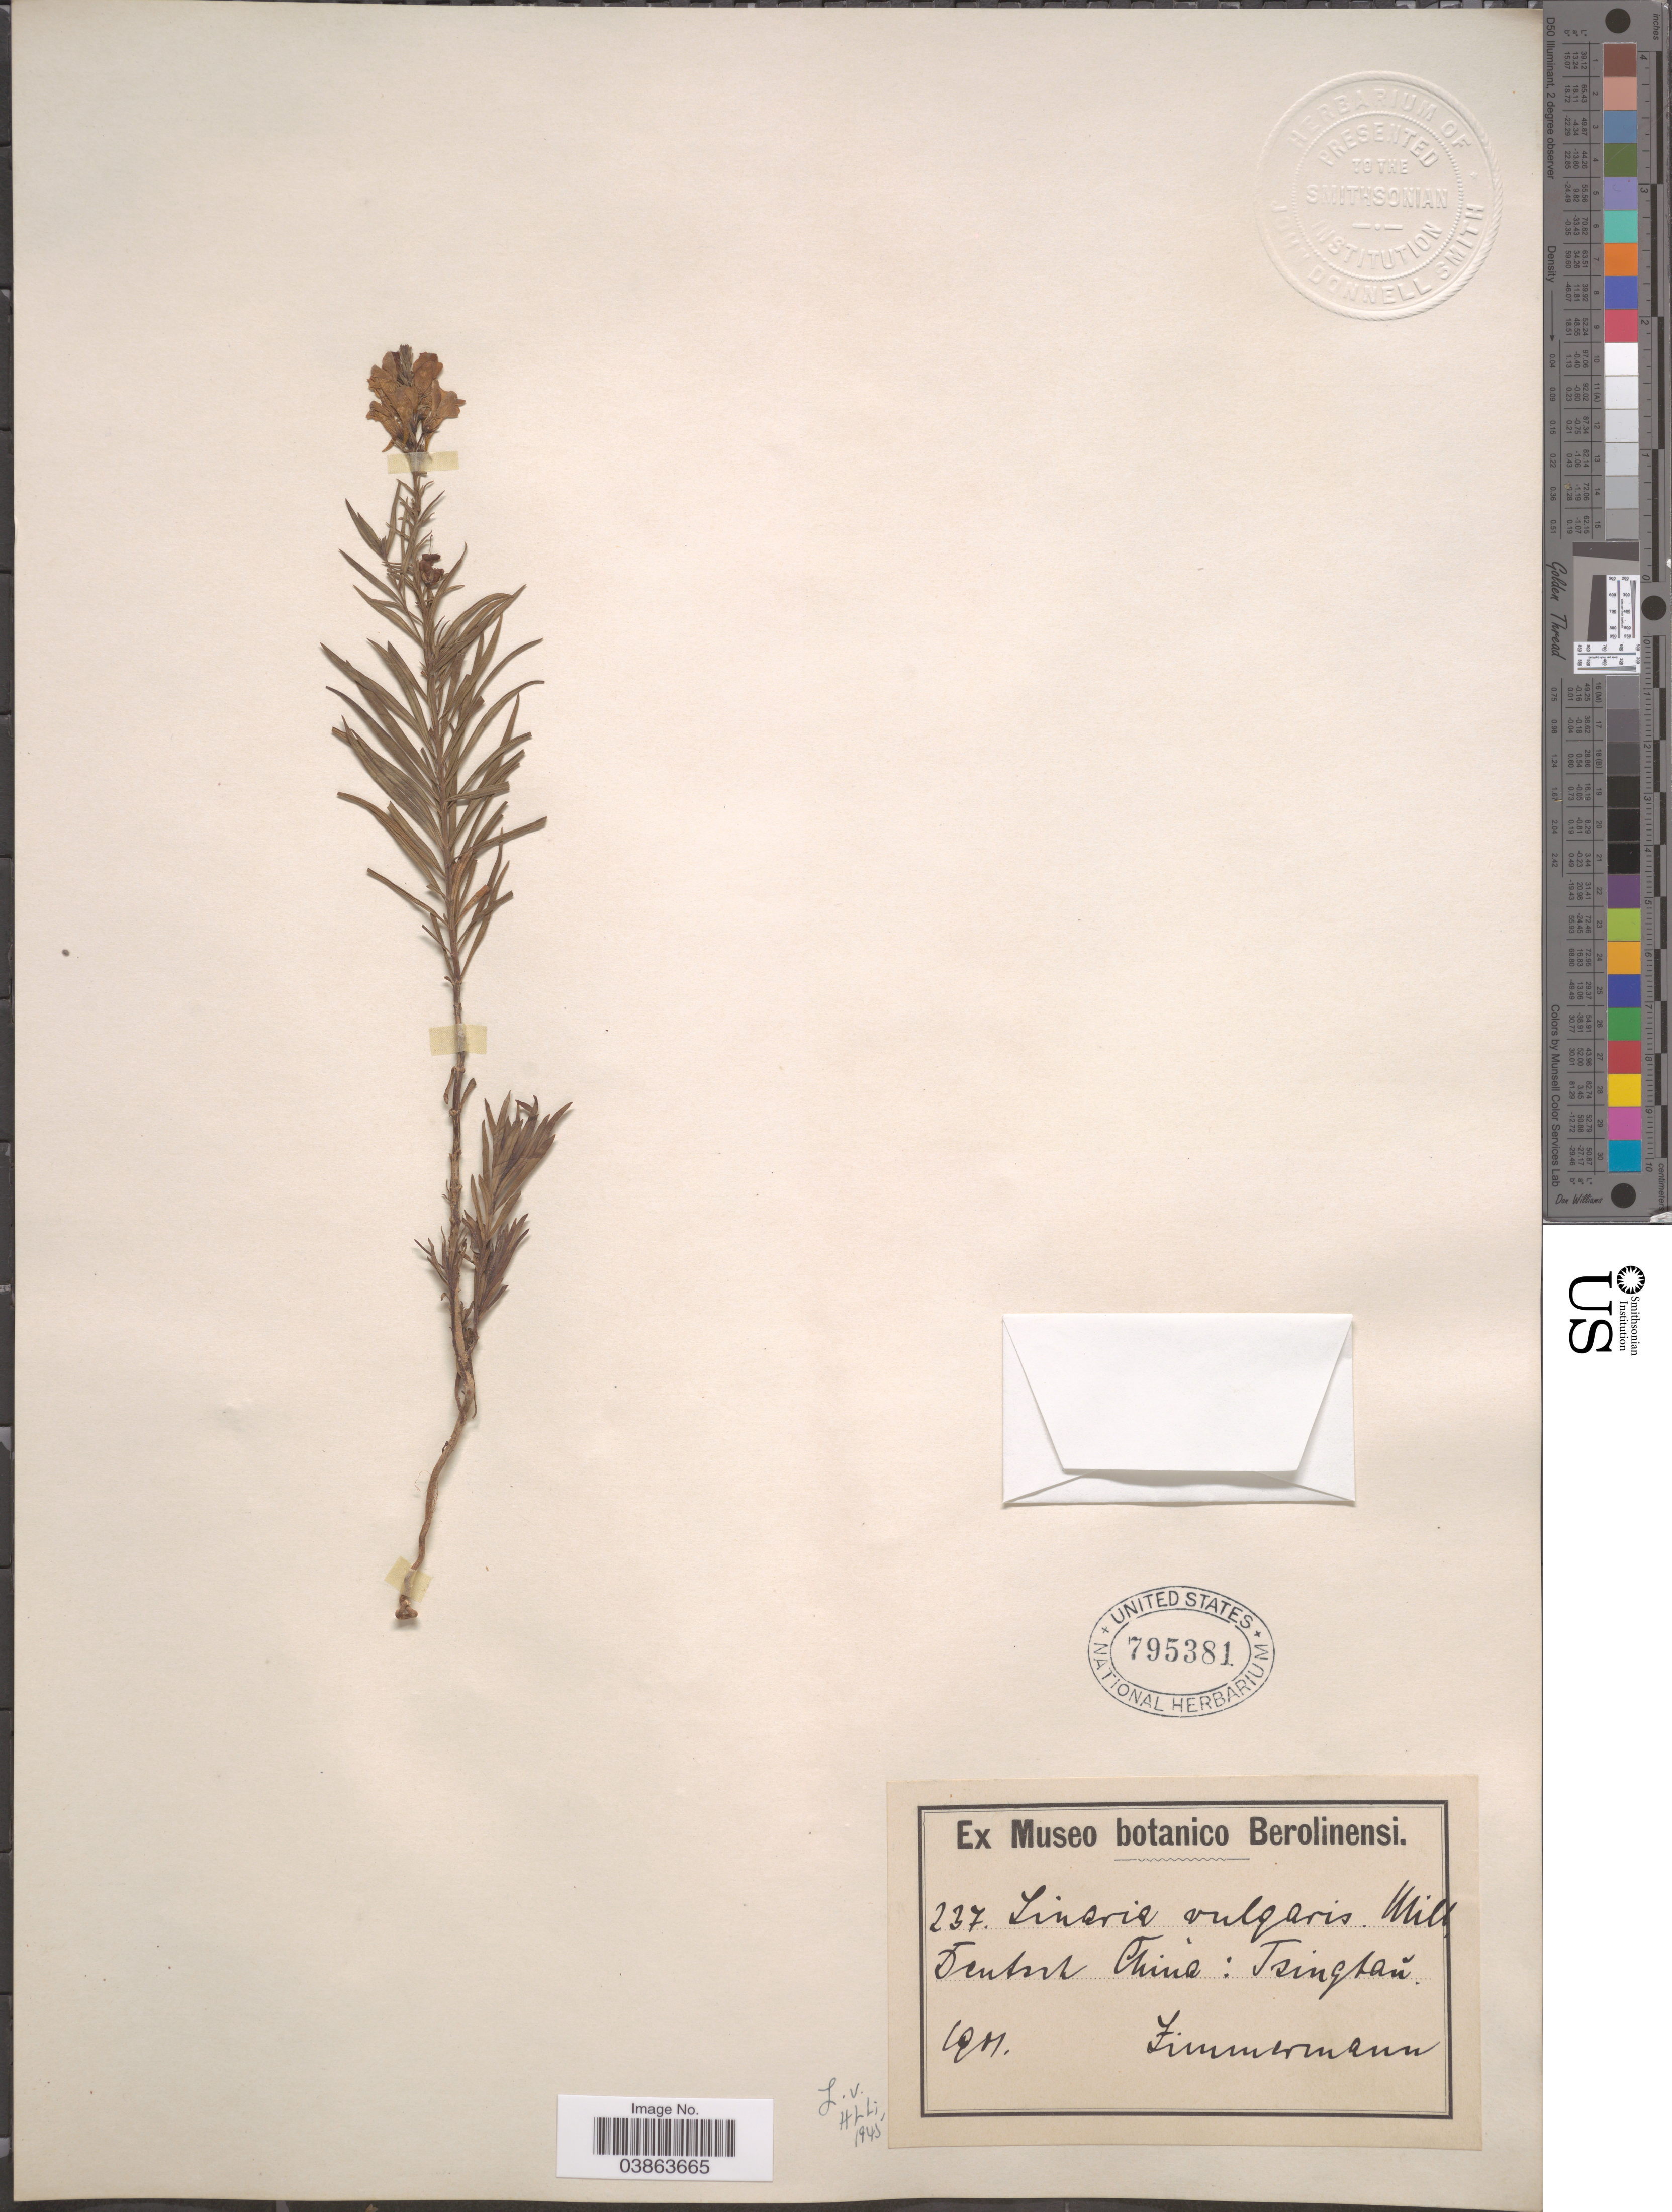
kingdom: Plantae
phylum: Tracheophyta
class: Magnoliopsida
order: Lamiales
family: Plantaginaceae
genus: Linaria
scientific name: Linaria vulgaris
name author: Mill.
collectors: -. Zimmermann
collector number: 237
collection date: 1901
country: China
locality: Deutsch China: Tsingtaŭ.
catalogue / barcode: US 795381